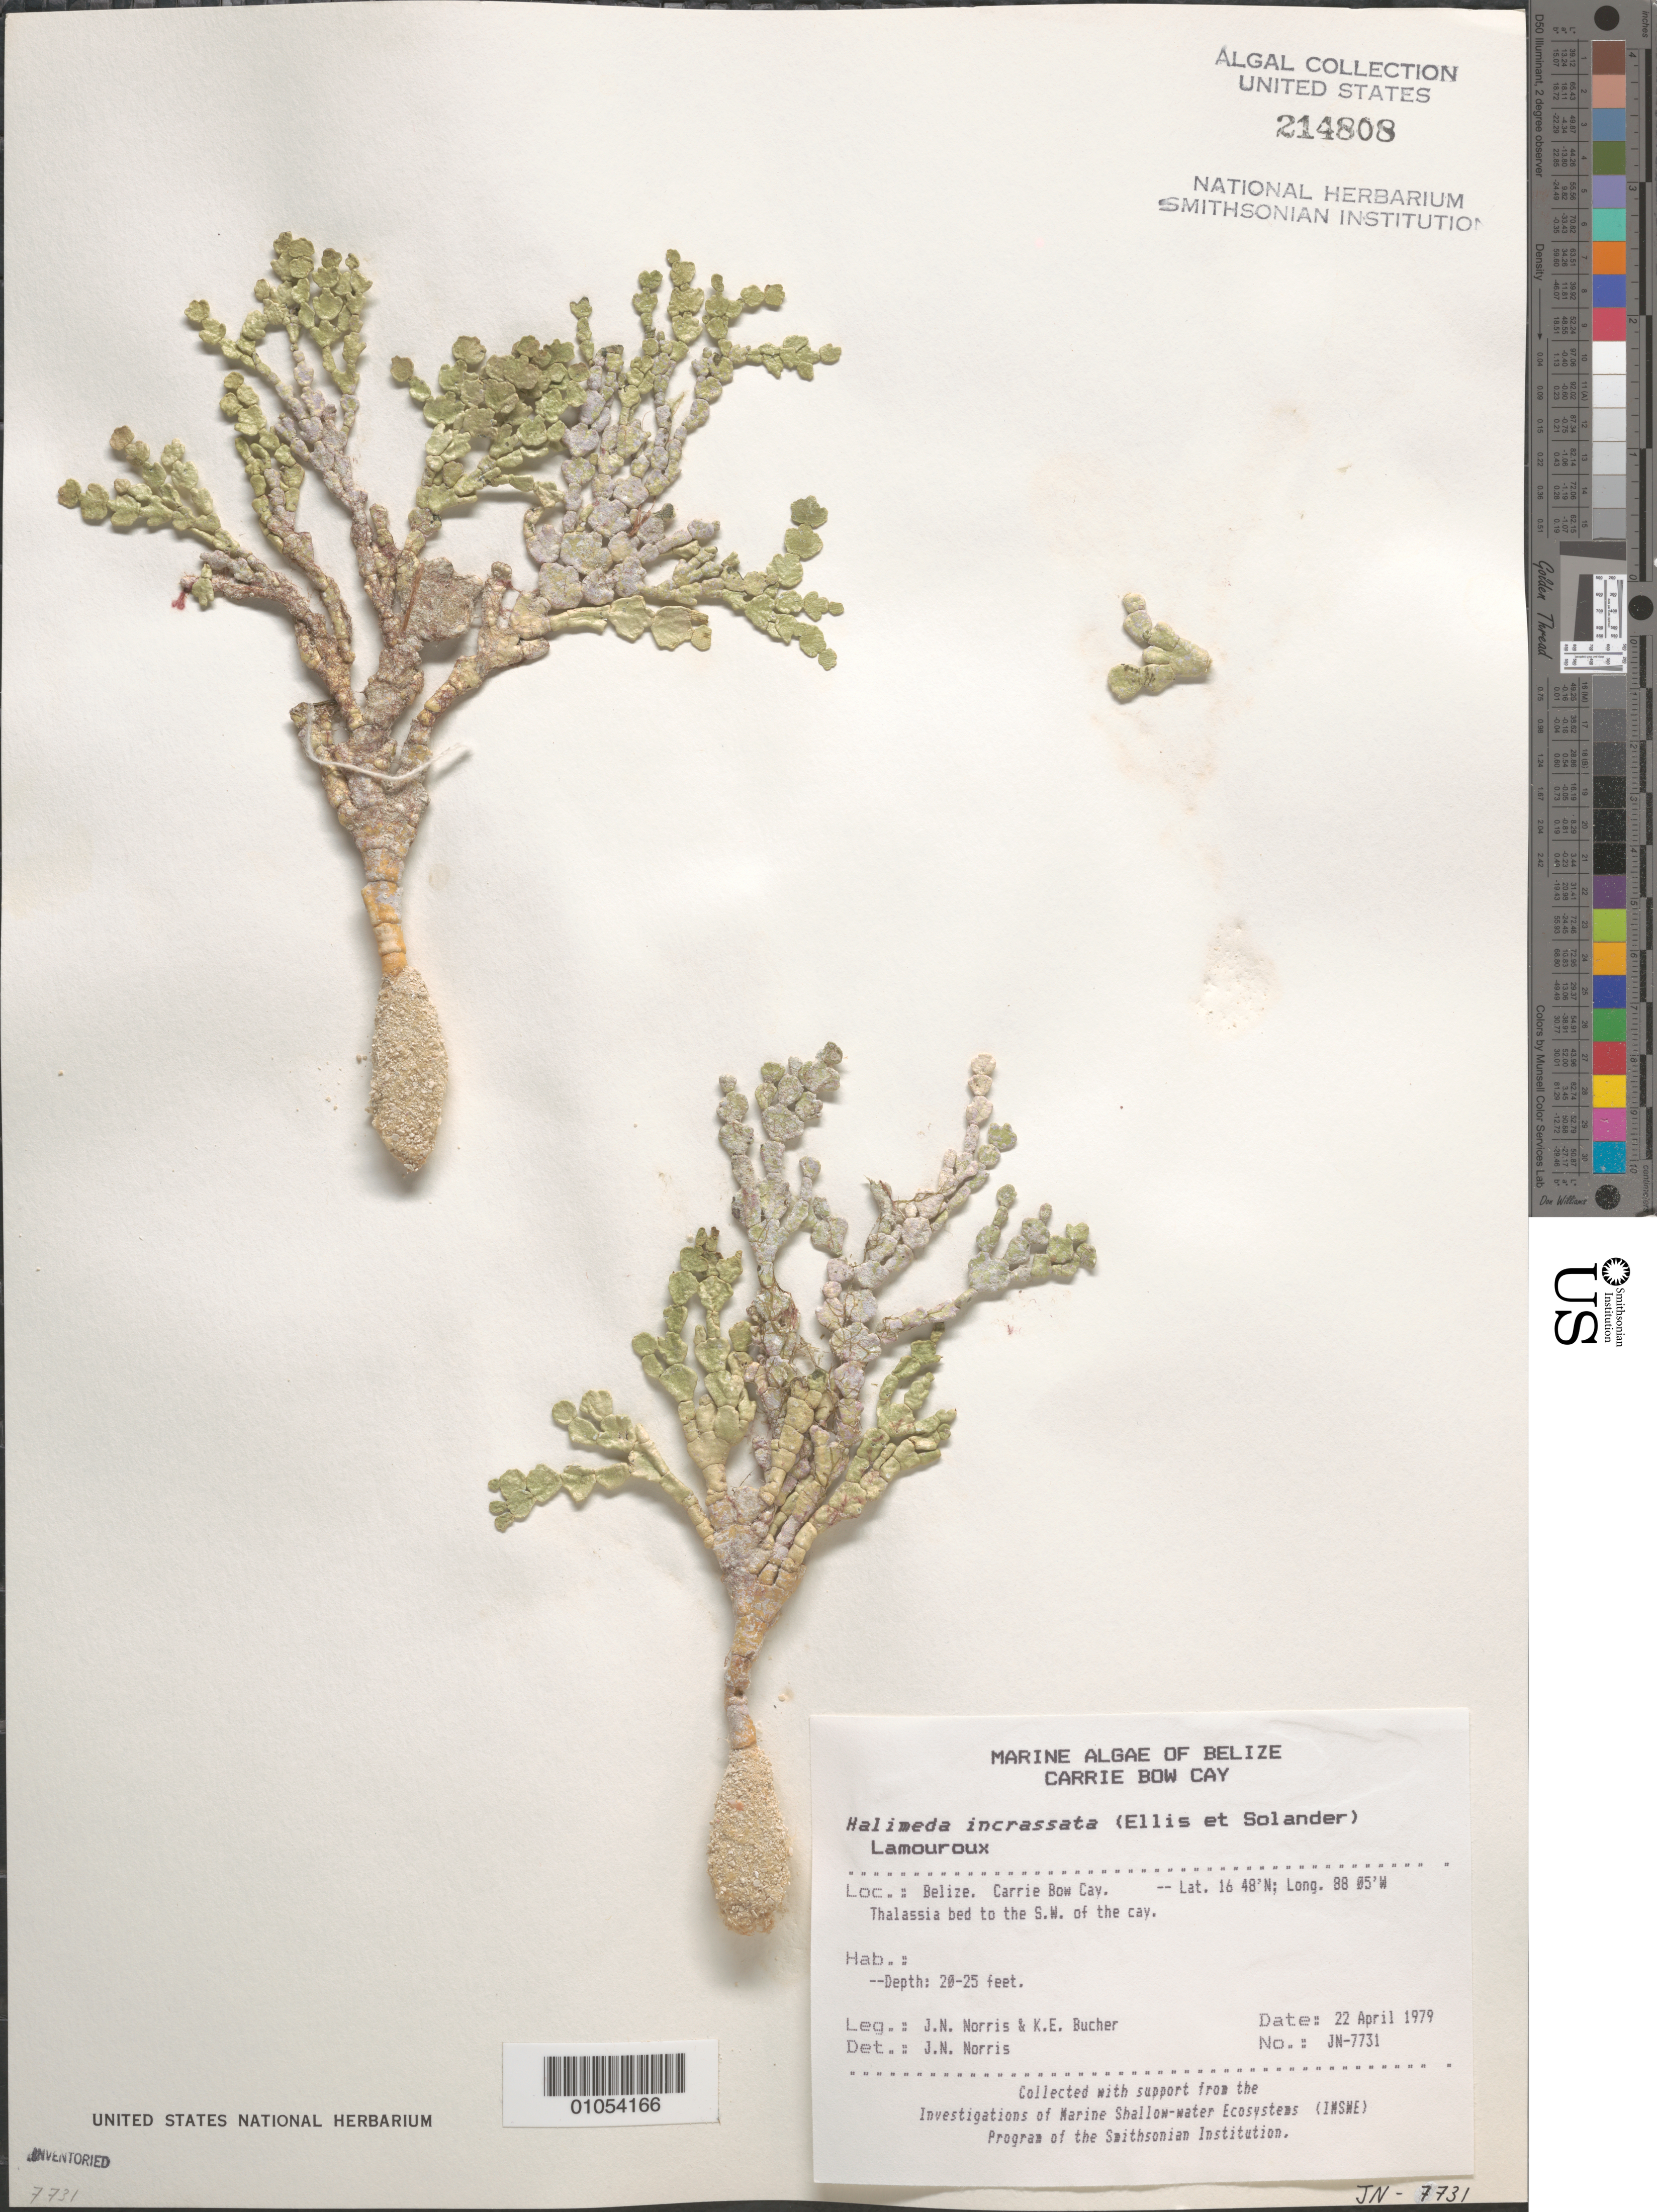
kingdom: Plantae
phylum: Chlorophyta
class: Ulvophyceae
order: Bryopsidales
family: Halimedaceae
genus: Halimeda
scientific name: Halimeda incrassata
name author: (J. Ellis) J.V.Lamouroux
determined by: Norris, James N.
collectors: J. N. Norris & K. E. Bucher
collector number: JN-7731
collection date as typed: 22 Apr 1979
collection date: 1979-04-22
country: Belize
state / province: Stann Creek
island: Carrie Bow Cay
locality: Thalassia bed southwest of the cay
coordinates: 16 48'N, 88 05'W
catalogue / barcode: US 214808